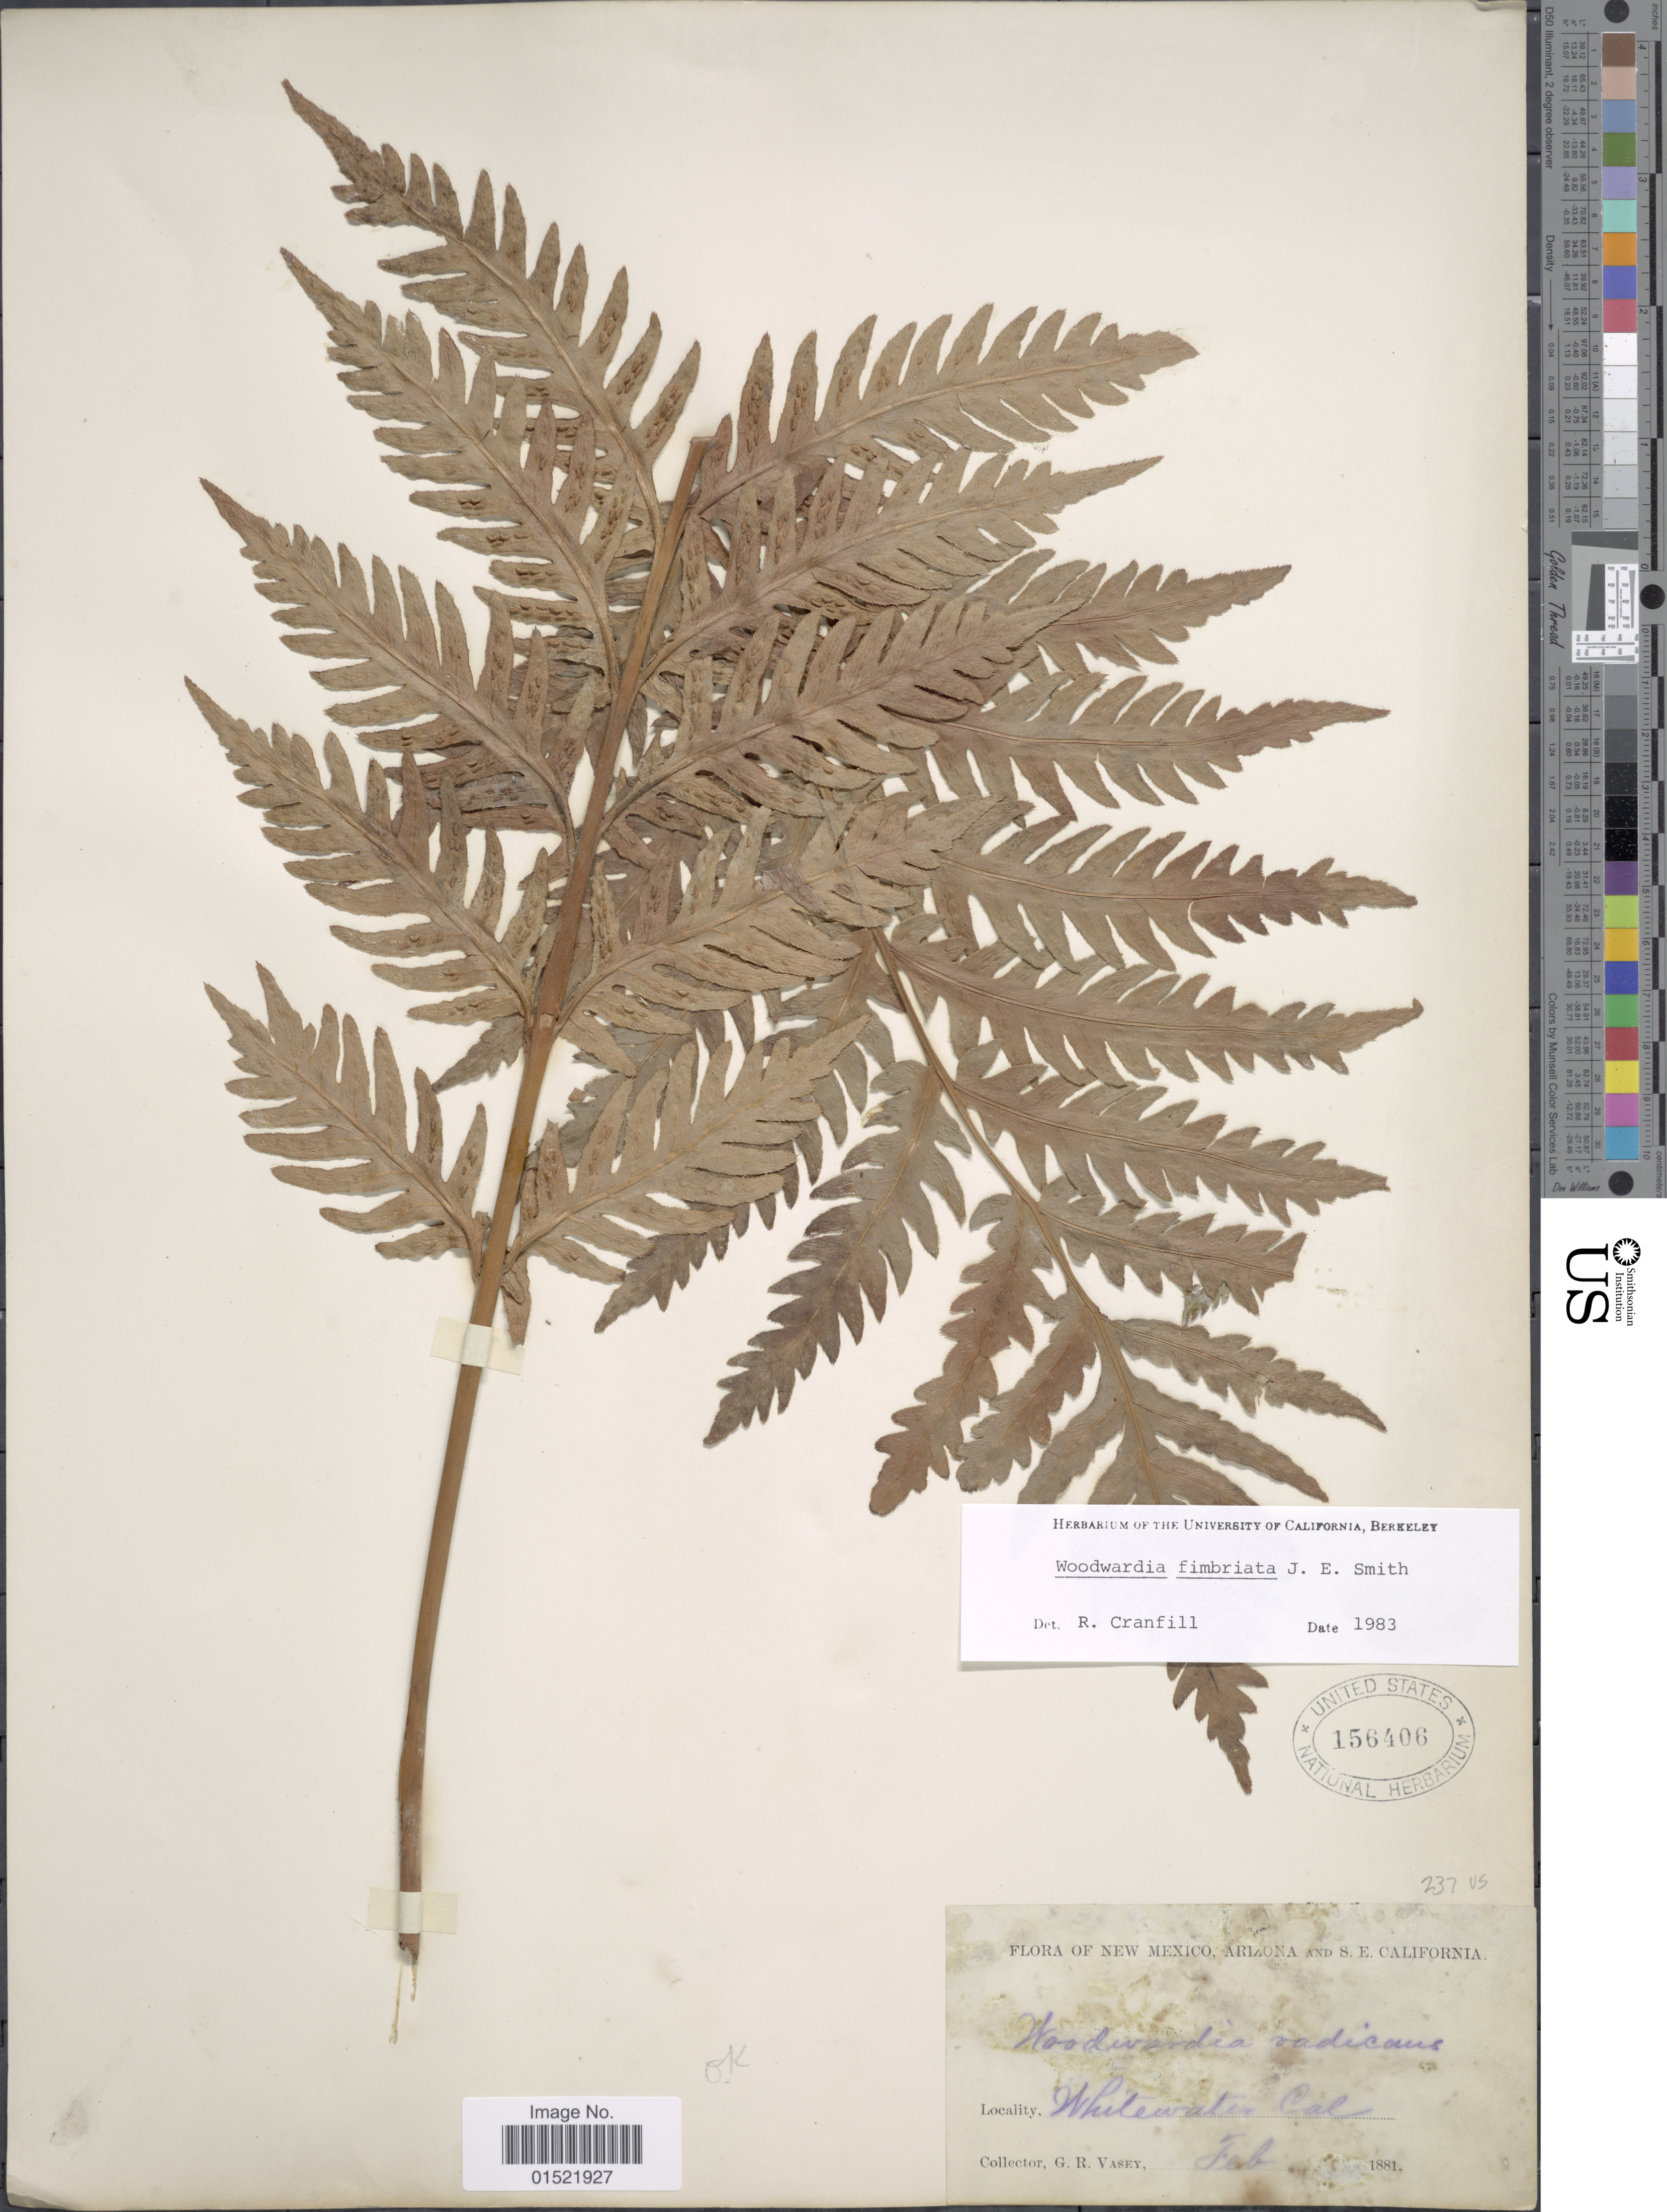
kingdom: Plantae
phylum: Tracheophyta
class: Polypodiopsida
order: Polypodiales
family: Blechnaceae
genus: Woodwardia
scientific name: Woodwardia fimbriata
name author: Sm.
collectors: G. R. Vasey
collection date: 1881-02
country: United States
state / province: California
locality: Whitewater, Cal.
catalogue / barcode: US 156406